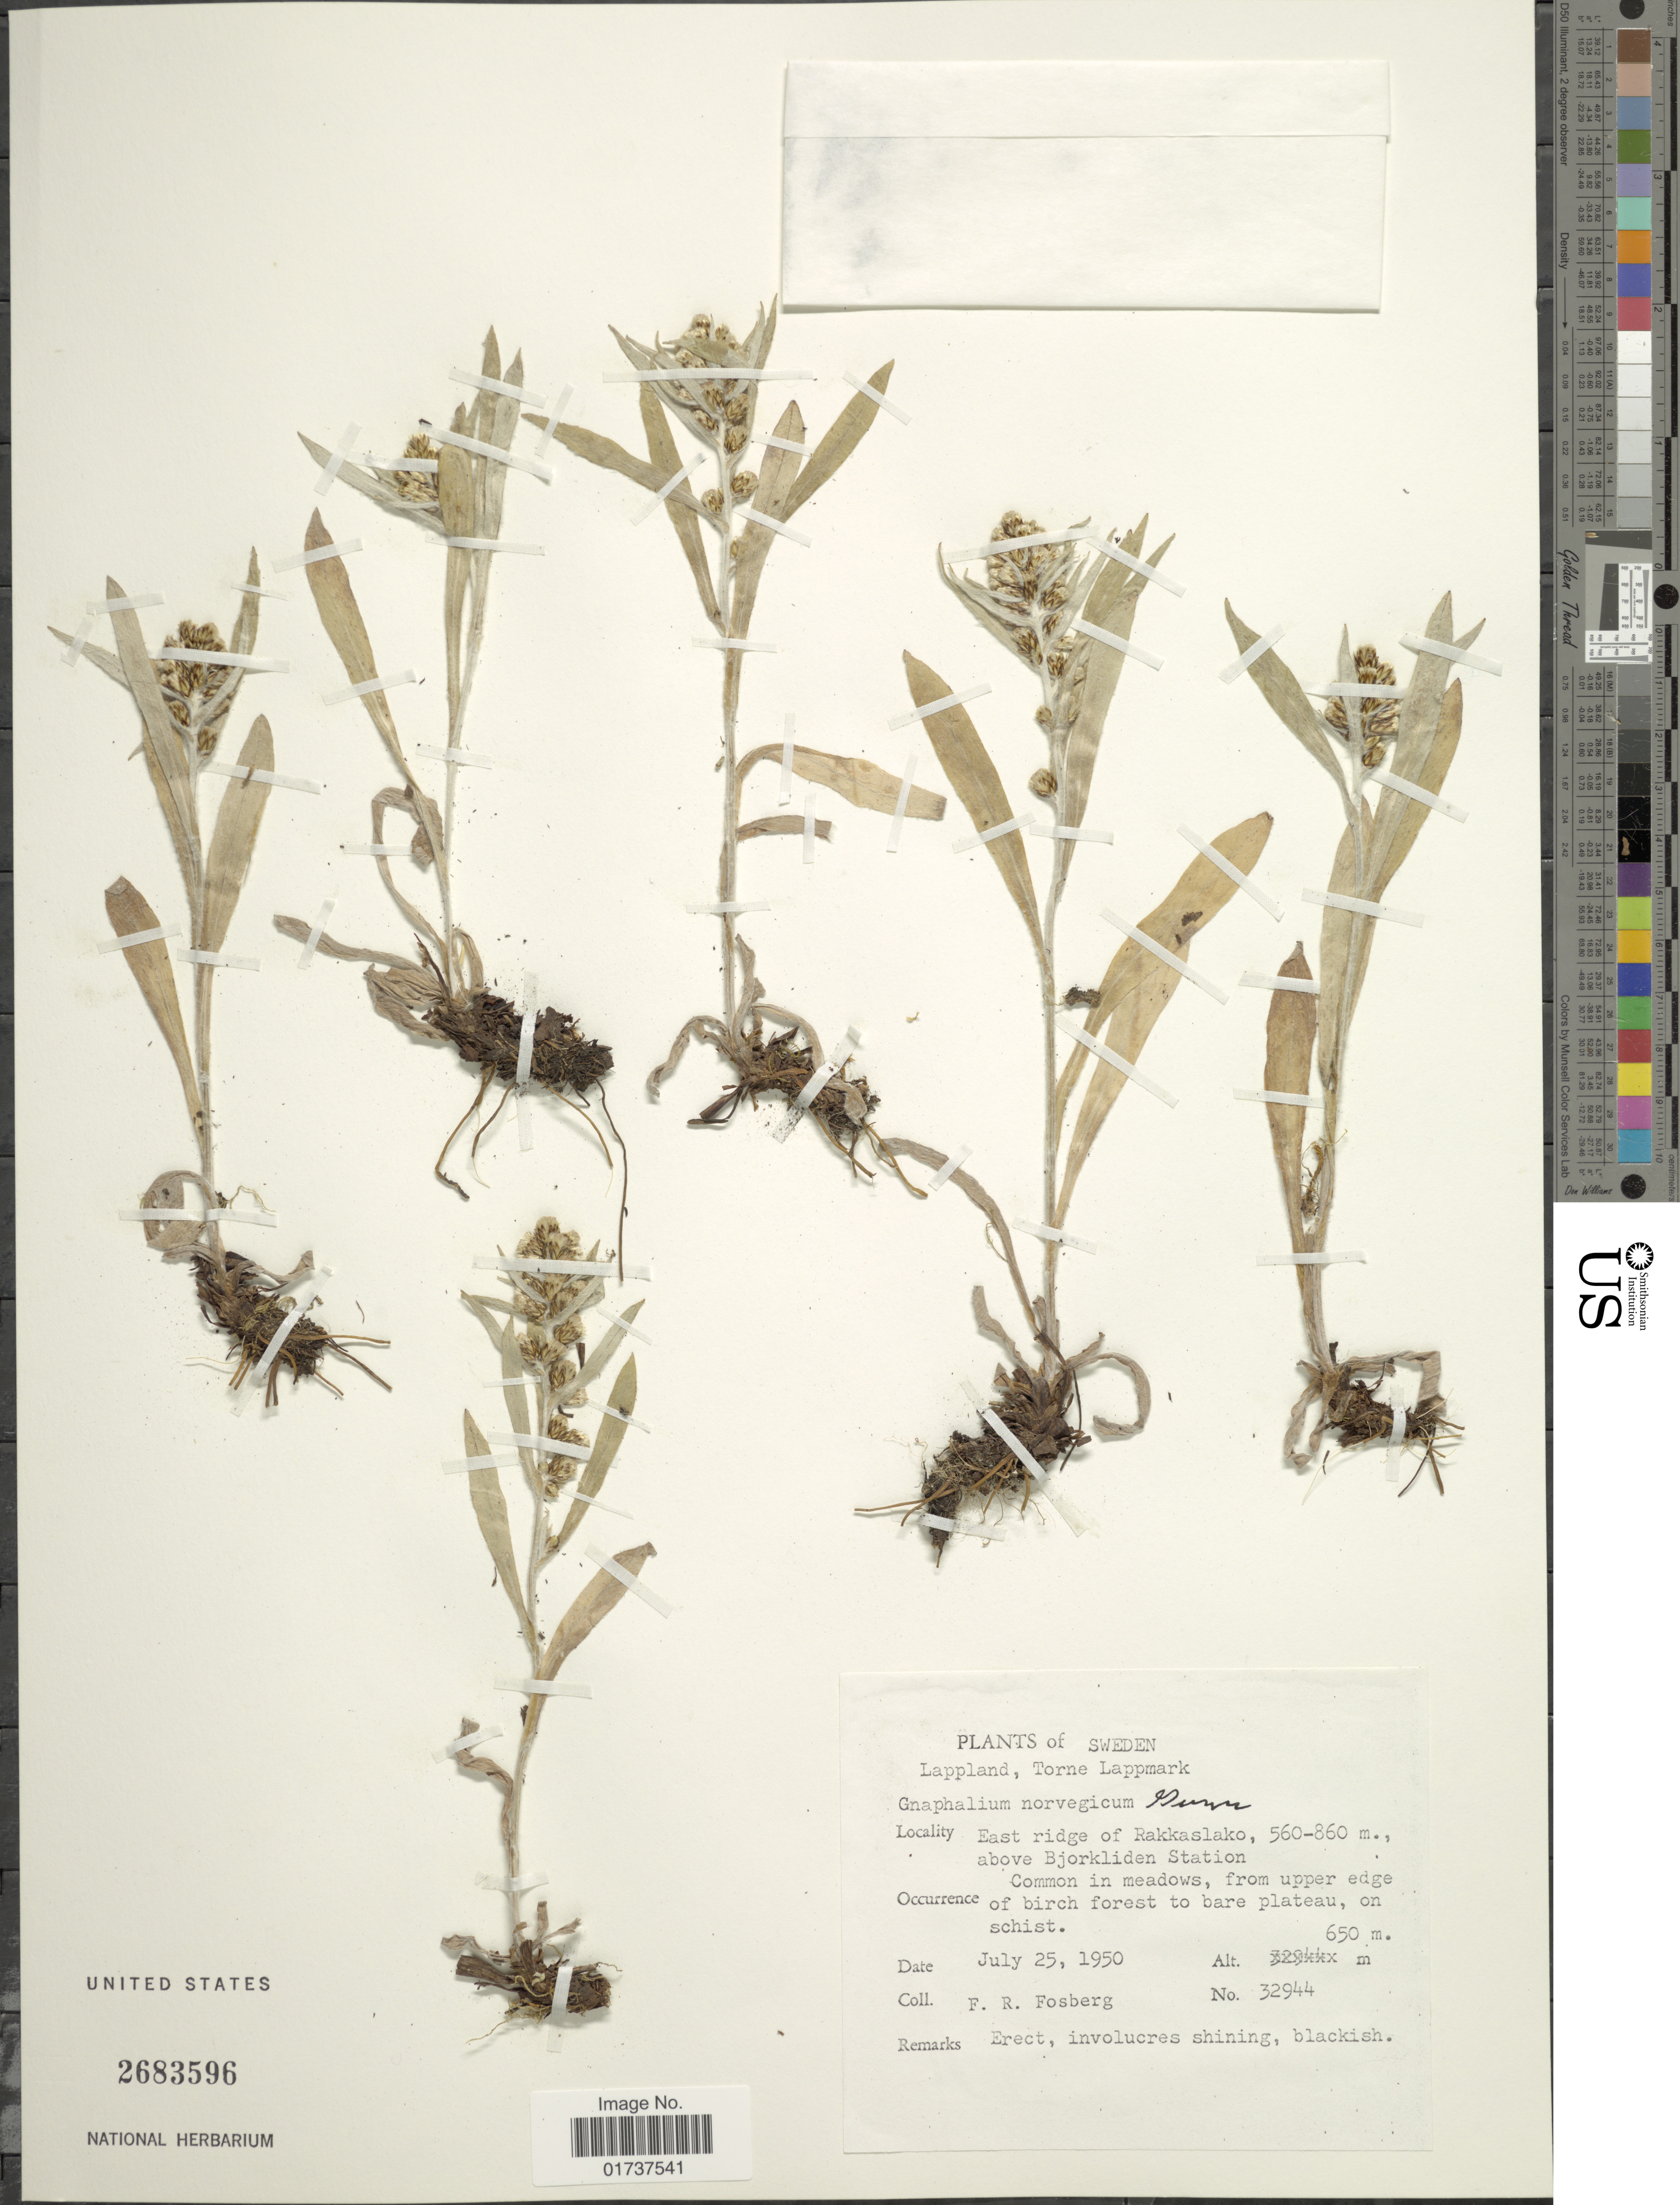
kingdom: Plantae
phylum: Tracheophyta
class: Magnoliopsida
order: Asterales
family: Asteraceae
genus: Gnaphalium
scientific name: Gnaphalium norvegicum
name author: Gunnerus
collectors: F. R. Fosberg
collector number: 32944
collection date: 1950-07-25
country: Sweden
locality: Sweden, Lappland, Torne Lappmark, East ridge of Rakkaslako, above Bjorkliden Station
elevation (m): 650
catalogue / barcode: US 2683596